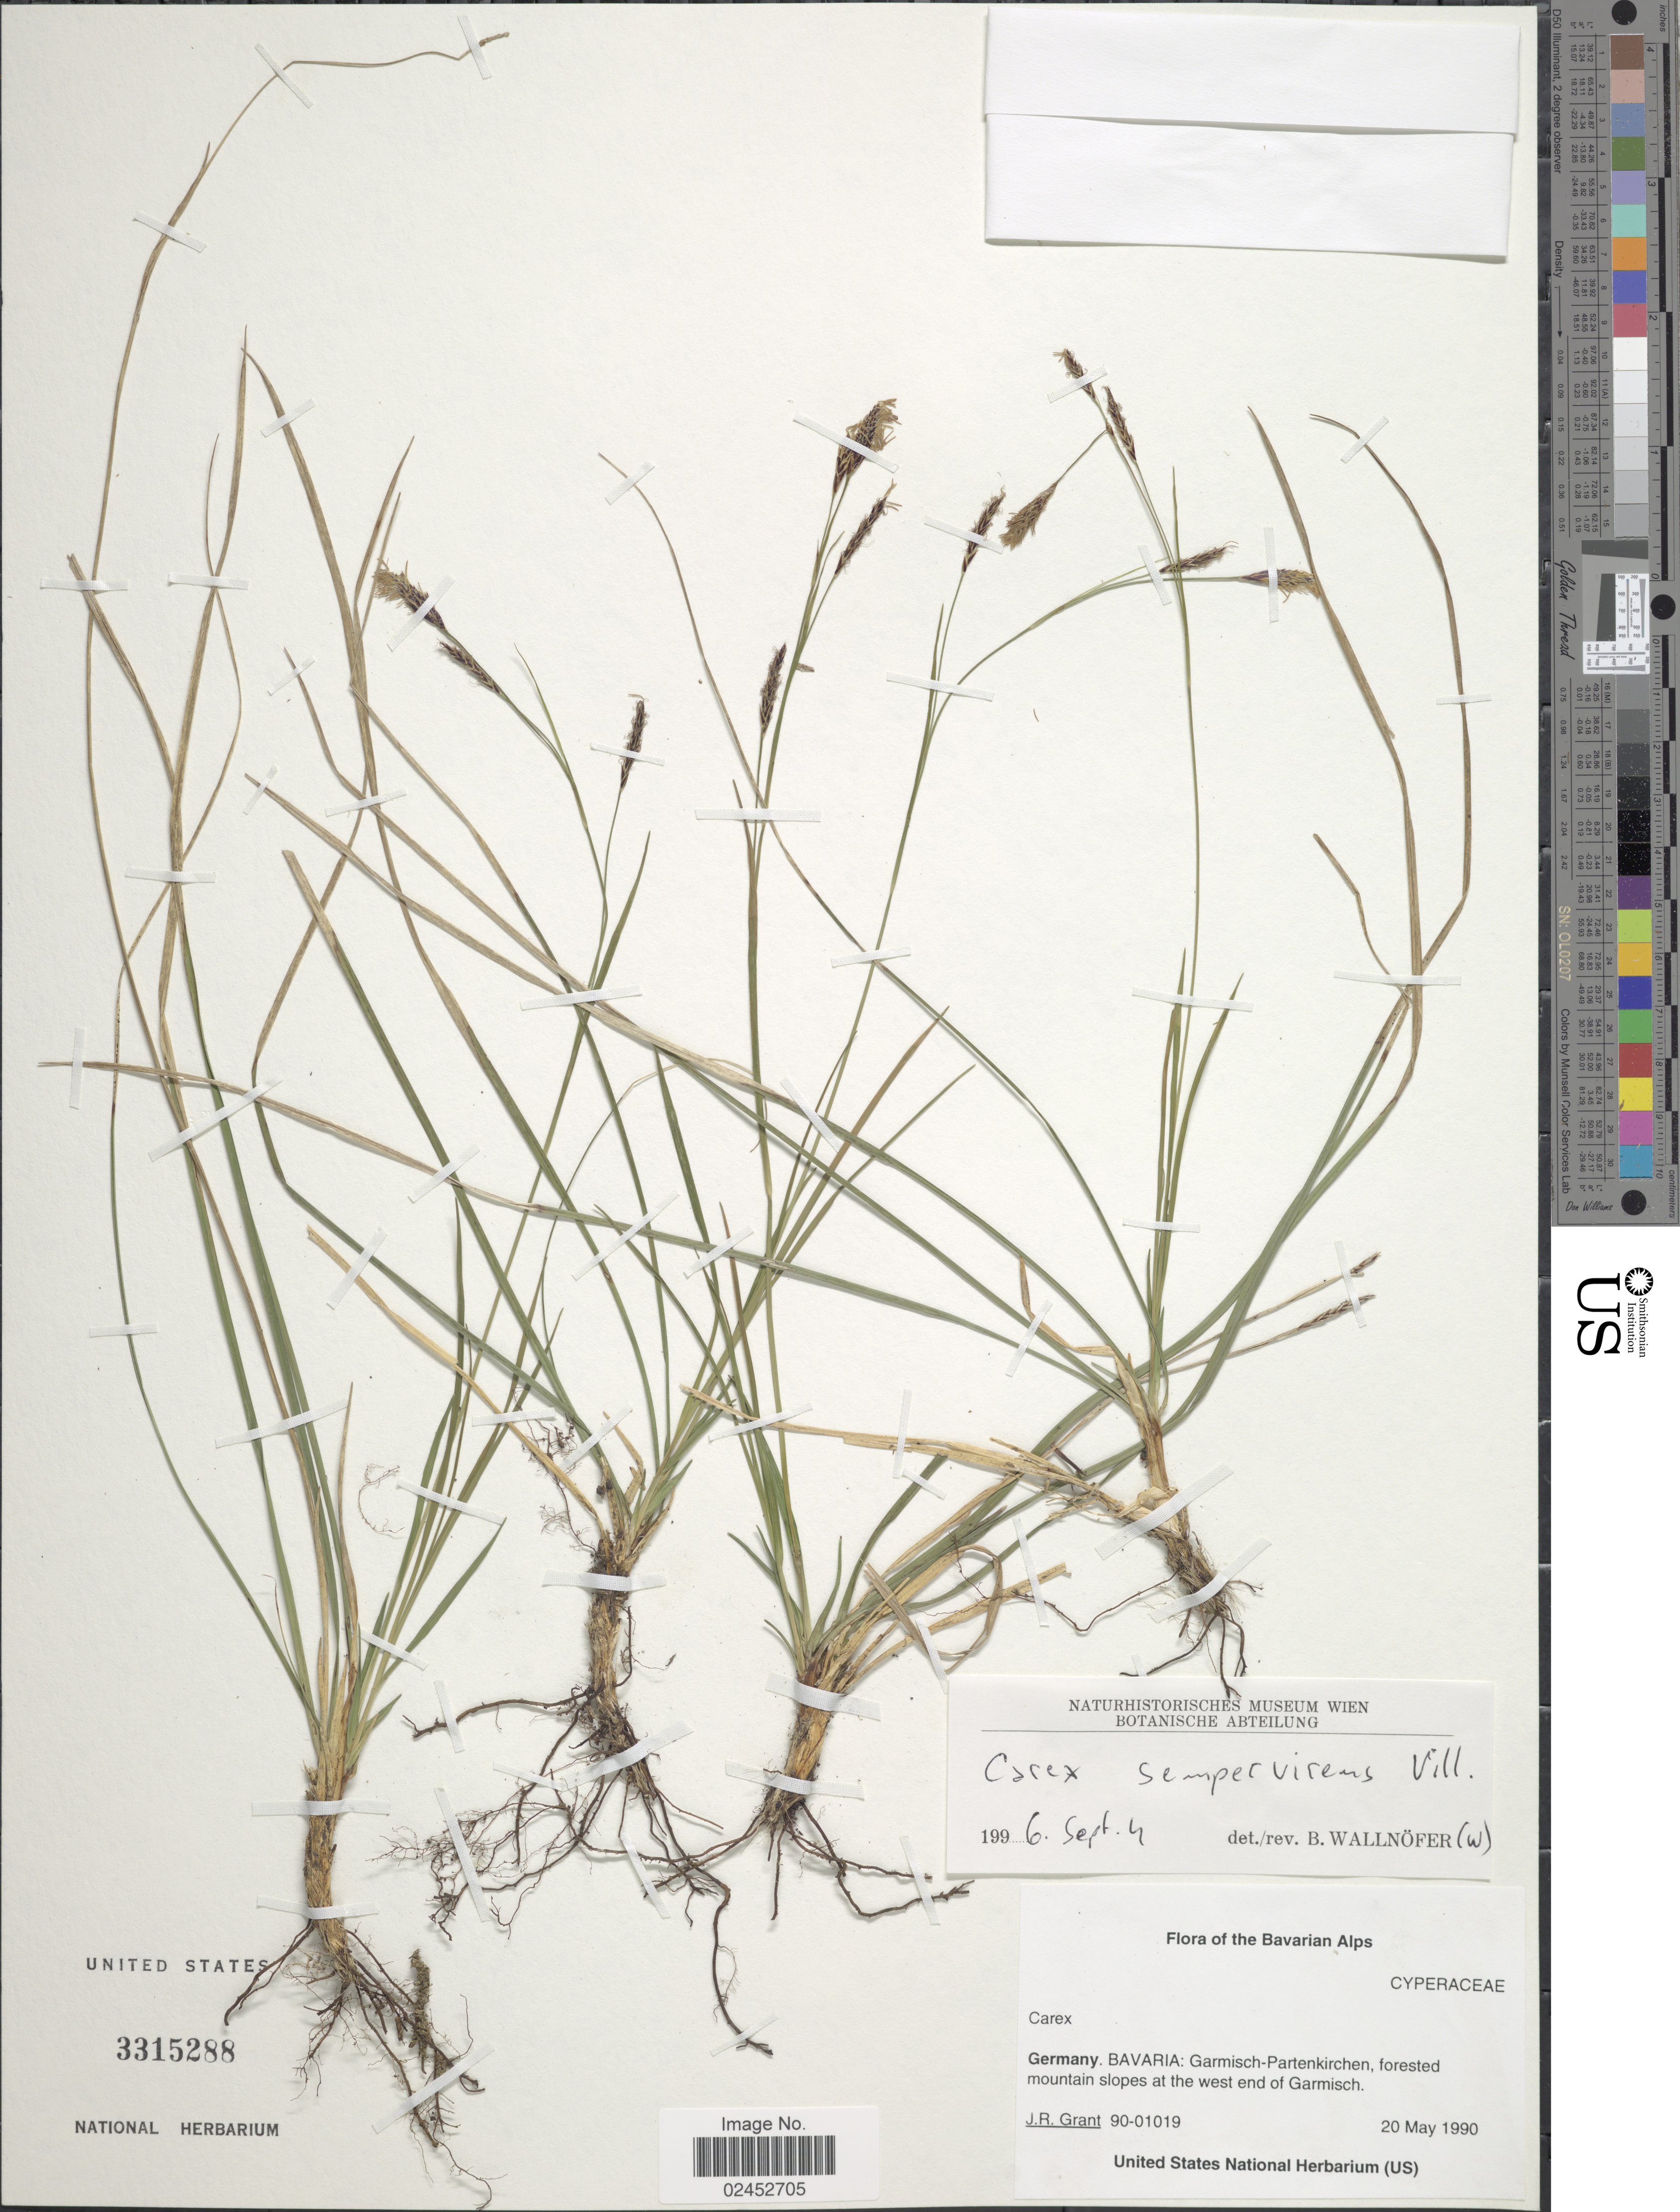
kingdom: Plantae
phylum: Tracheophyta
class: Liliopsida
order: Poales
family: Cyperaceae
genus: Carex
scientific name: Carex sempervirens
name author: Vill.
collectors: J. Grant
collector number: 90-01019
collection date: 1990-05-20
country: Germany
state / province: Bayern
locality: The Bavarian Alps, Garmisch-Partenkirchen, forested mountain slopes at the west end of Garmisch.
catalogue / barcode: US 3315288